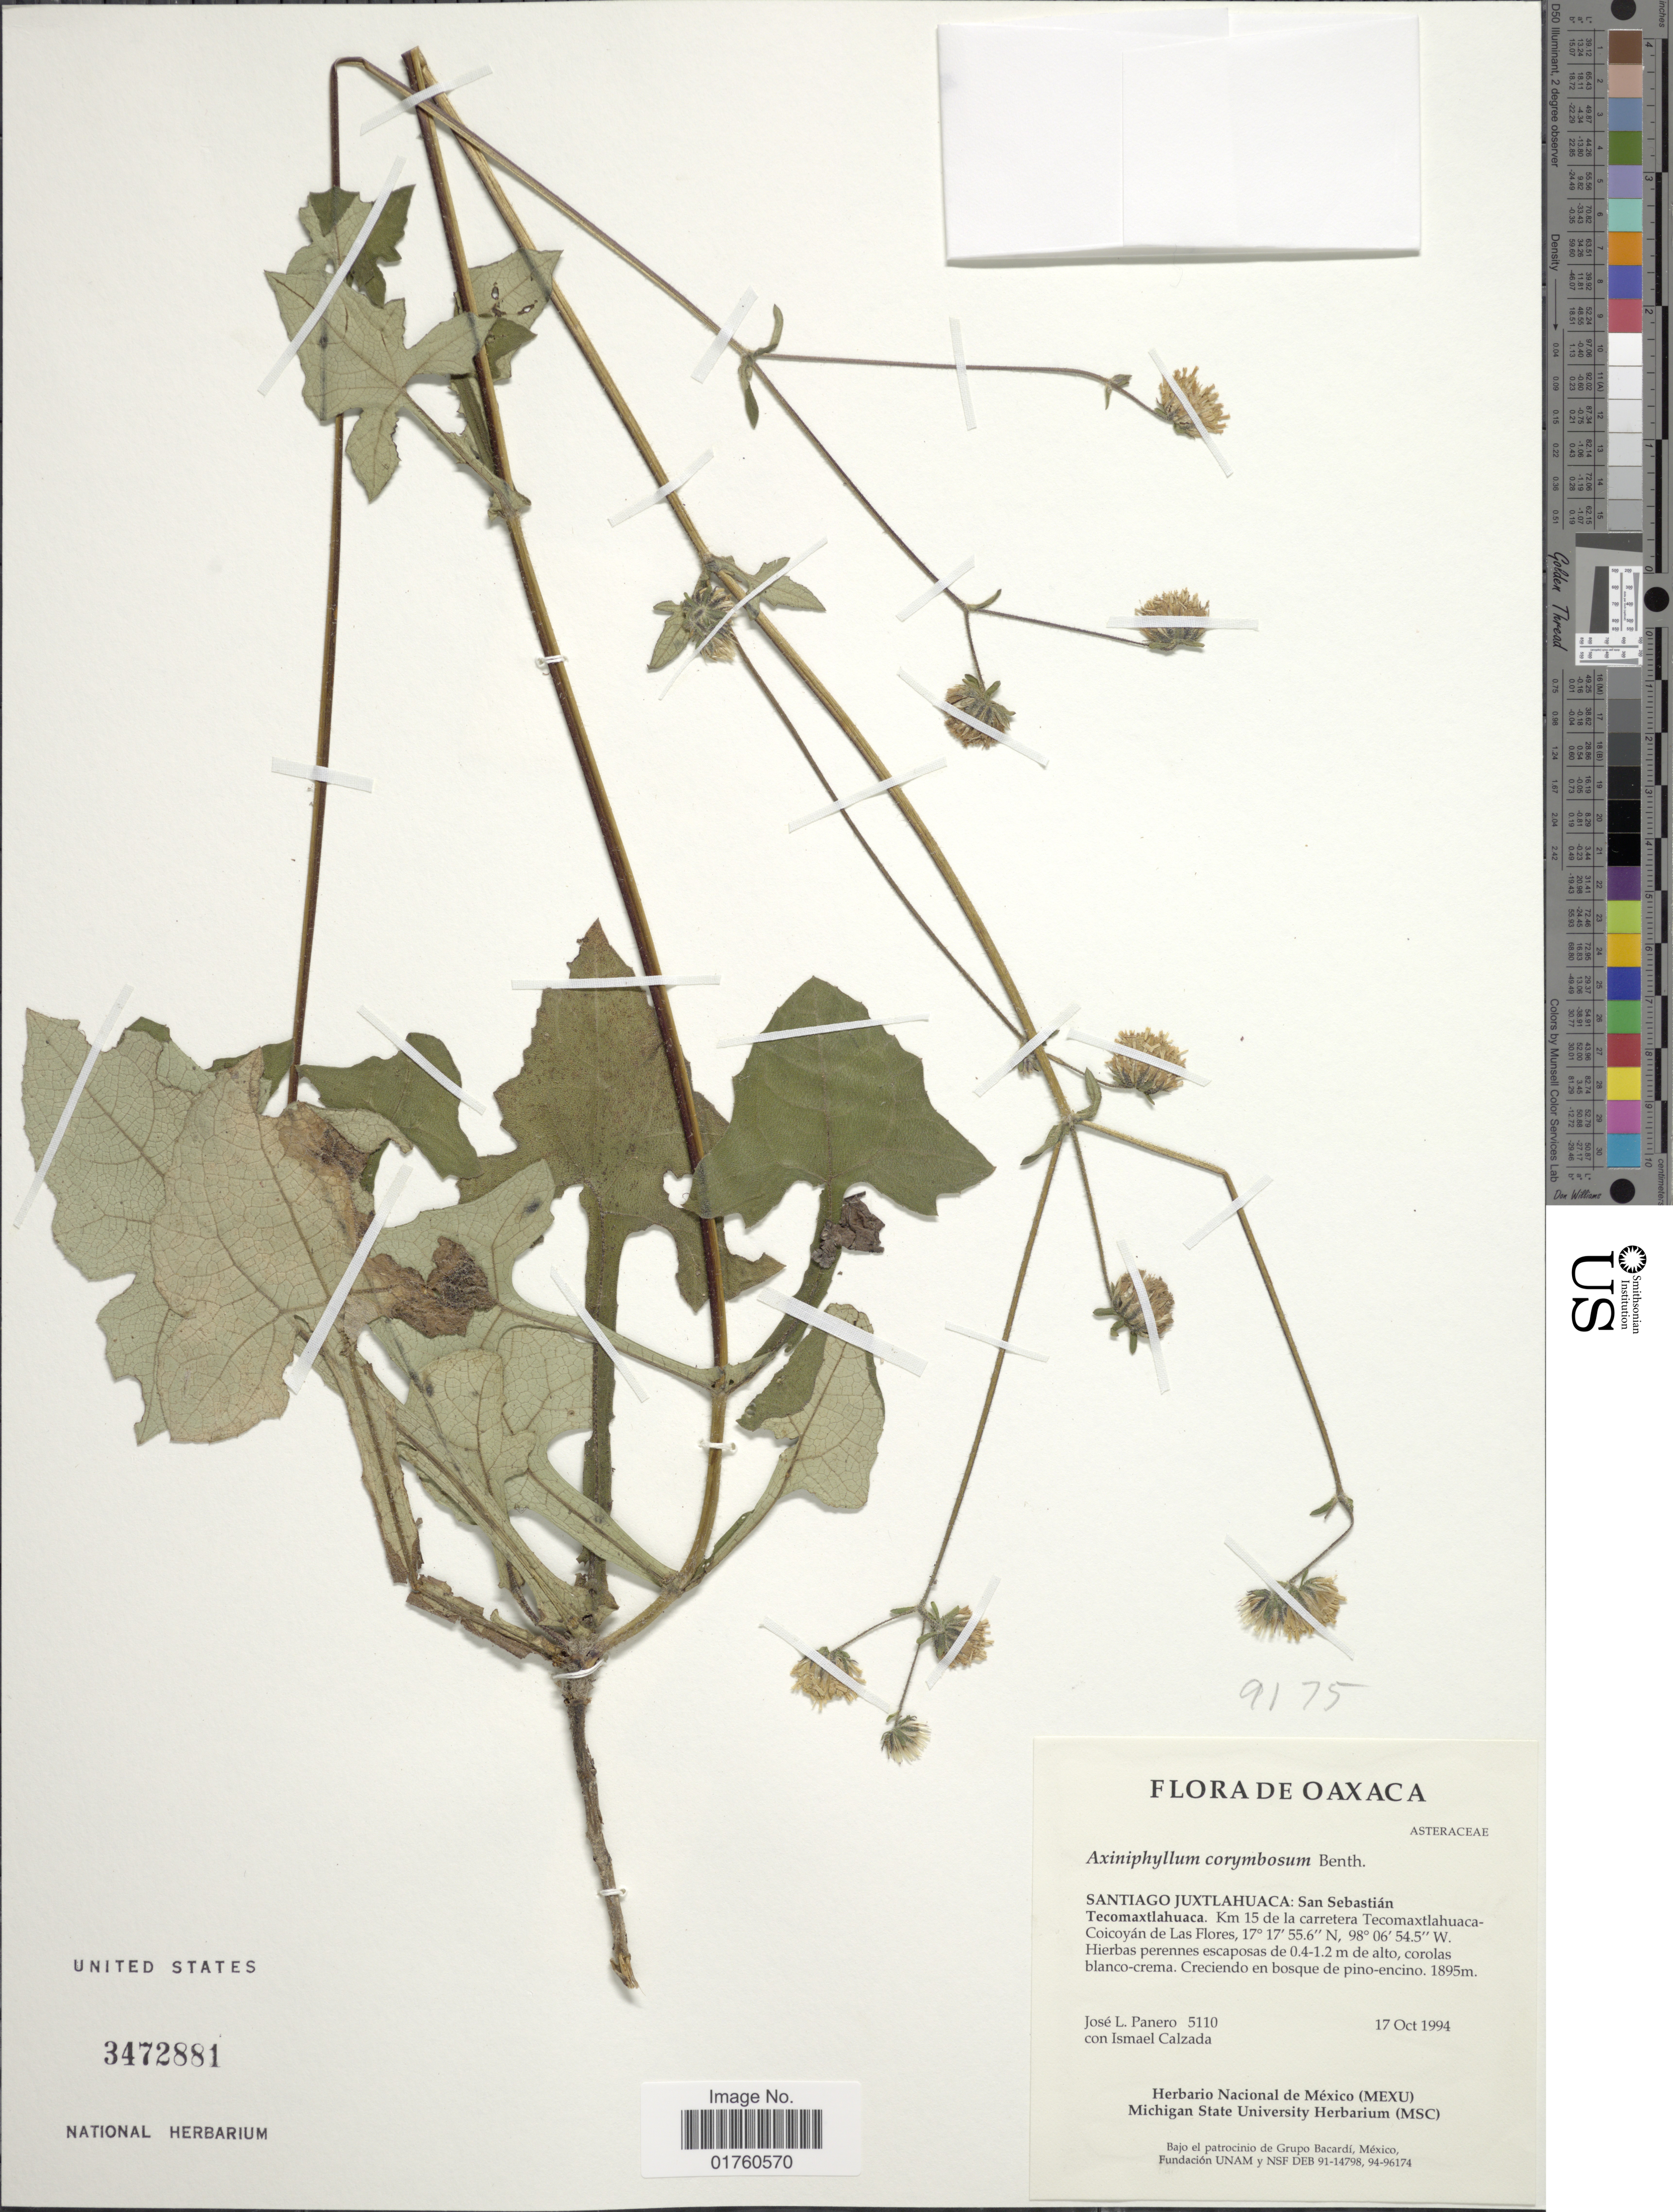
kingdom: Plantae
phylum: Tracheophyta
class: Magnoliopsida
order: Asterales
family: Asteraceae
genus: Axiniphyllum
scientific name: Axiniphyllum corybosum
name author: Benth.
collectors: J. L. Panero & I. Calzada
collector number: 5110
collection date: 1994-10-17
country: Mexico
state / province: Oaxaca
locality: Santiago Juxtlahuaca: San Sebastian Tecomaxtlahuaca. Km 15 de la carretera Tecomaxtlahuaca-Coicoyan de Las Flores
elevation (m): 1895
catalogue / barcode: US 3472881